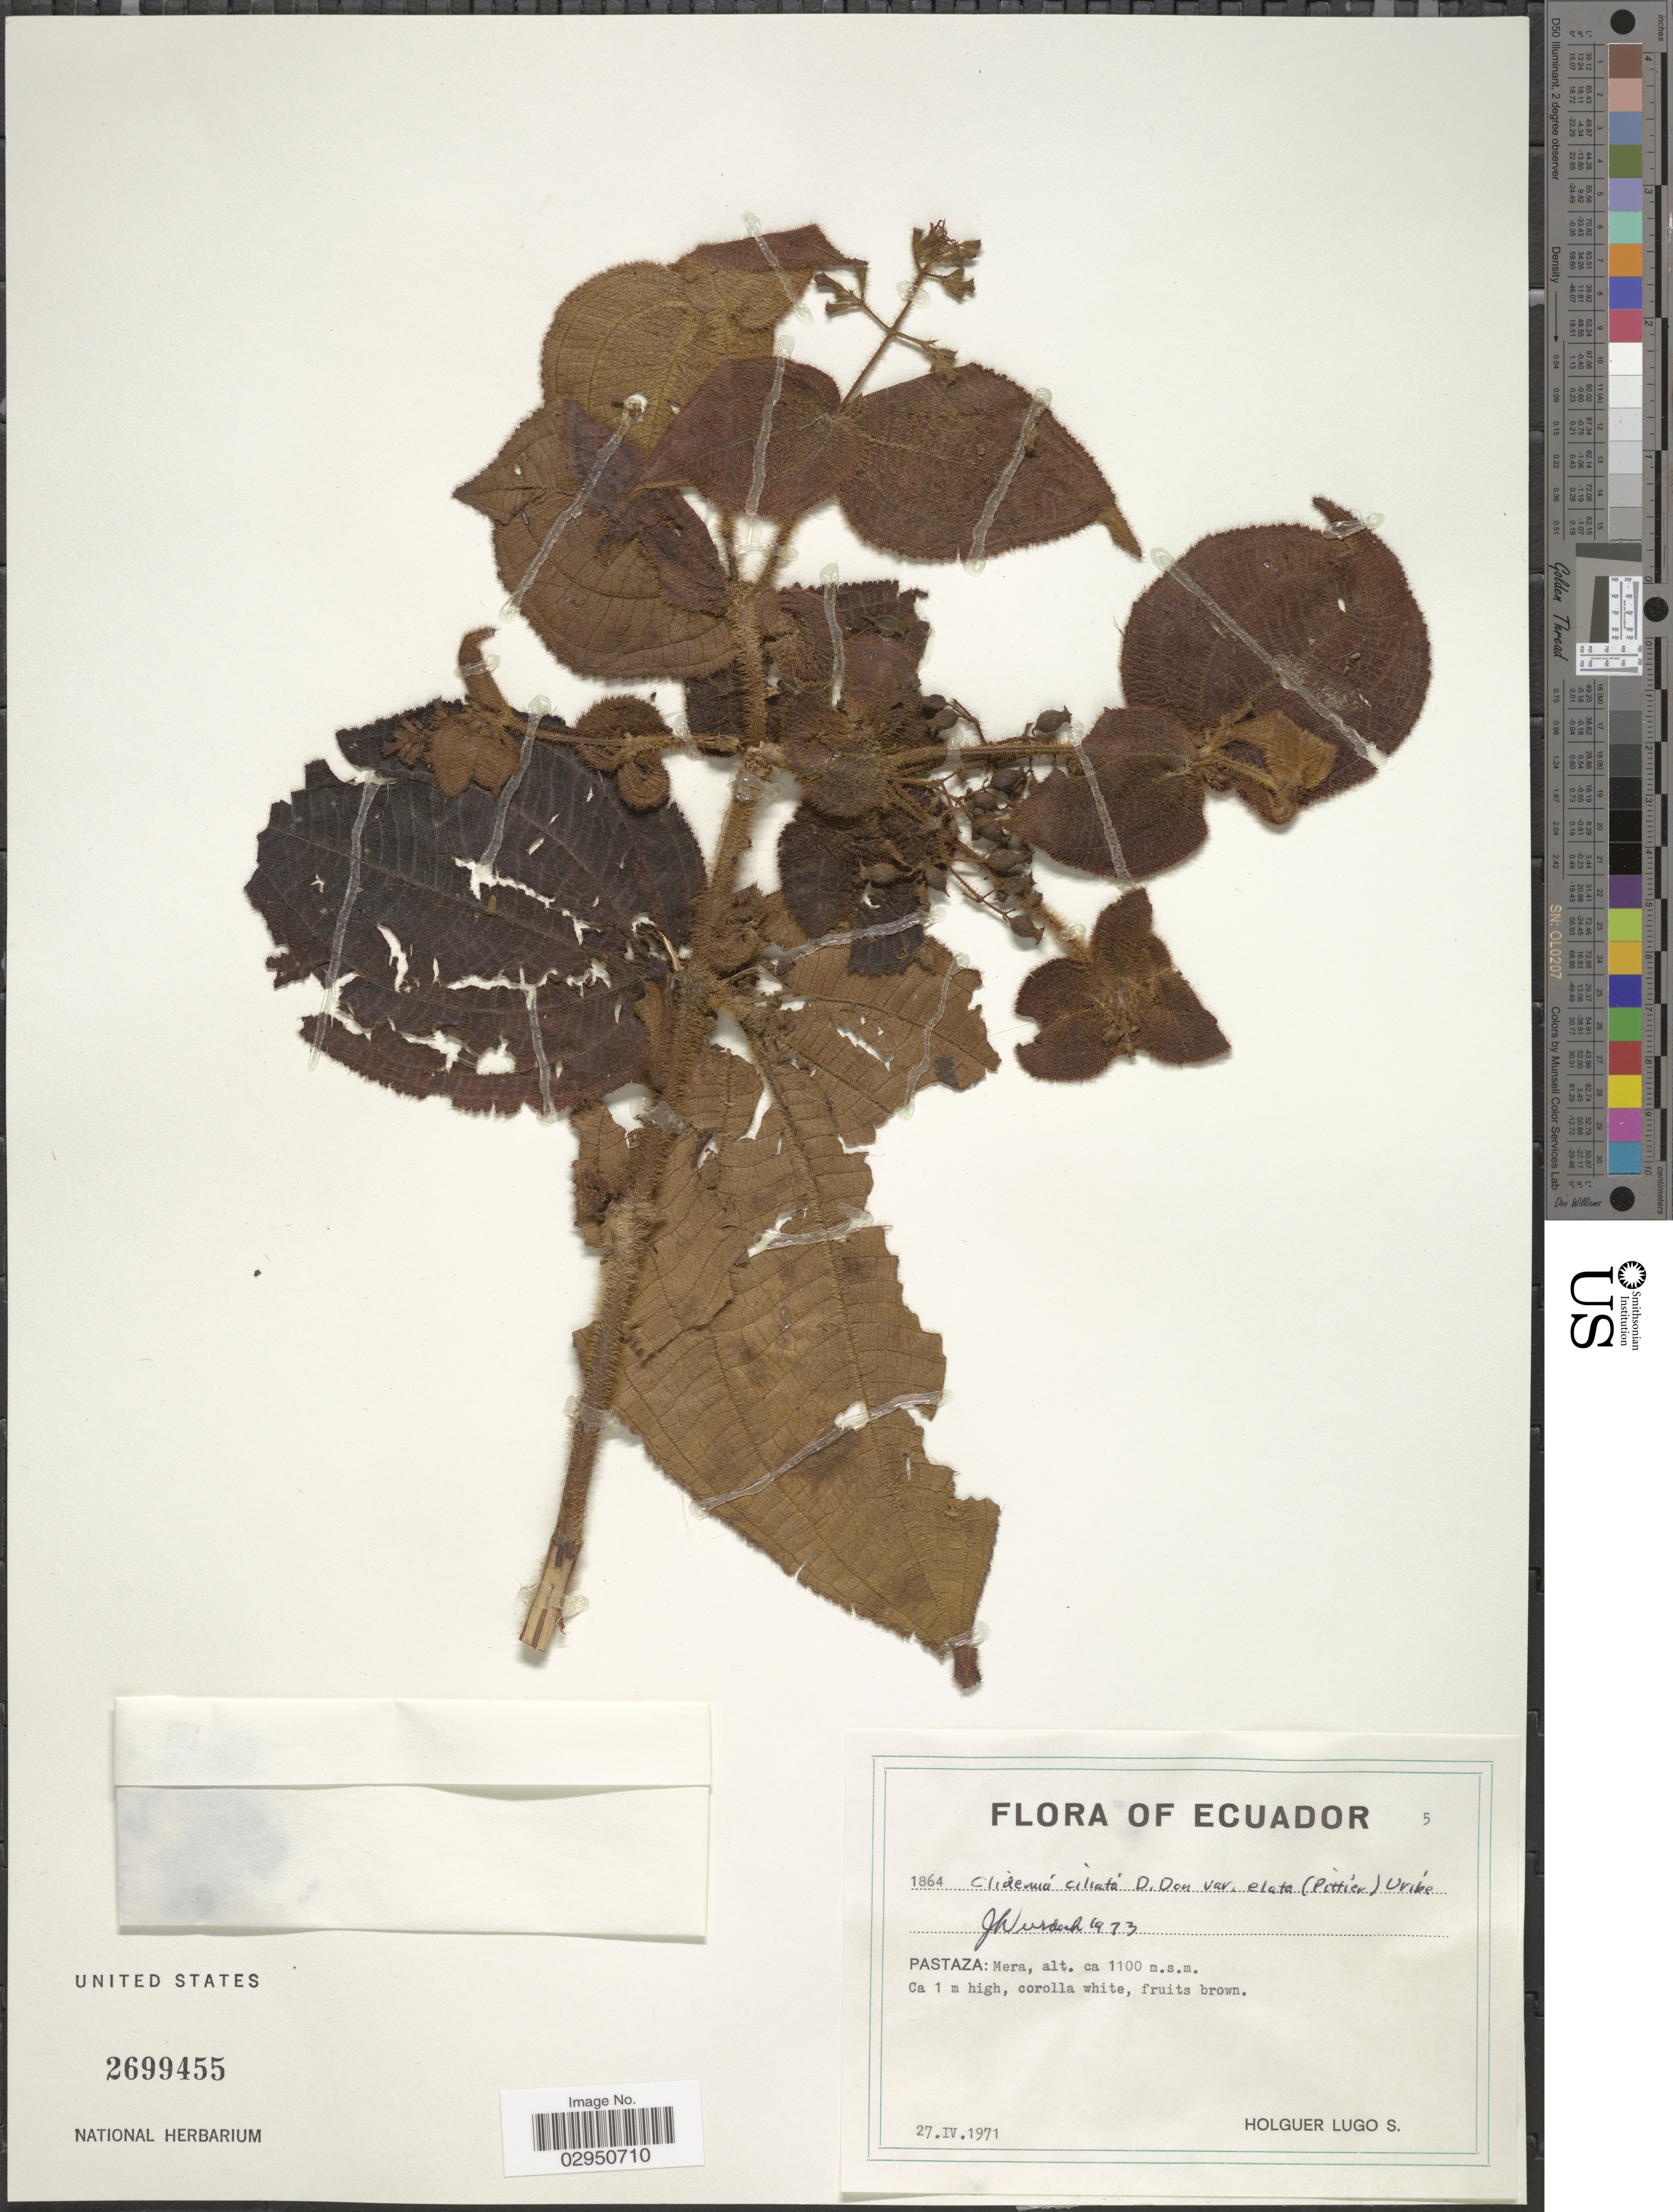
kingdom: Plantae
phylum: Tracheophyta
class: Magnoliopsida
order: Myrtales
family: Melastomataceae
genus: Clidemia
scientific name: Clidemia pilosa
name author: D. Don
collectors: H. Lugo S.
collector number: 1864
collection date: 1971-04-27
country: Ecuador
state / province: Pastaza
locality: Mera.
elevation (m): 1100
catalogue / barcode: US 2699455